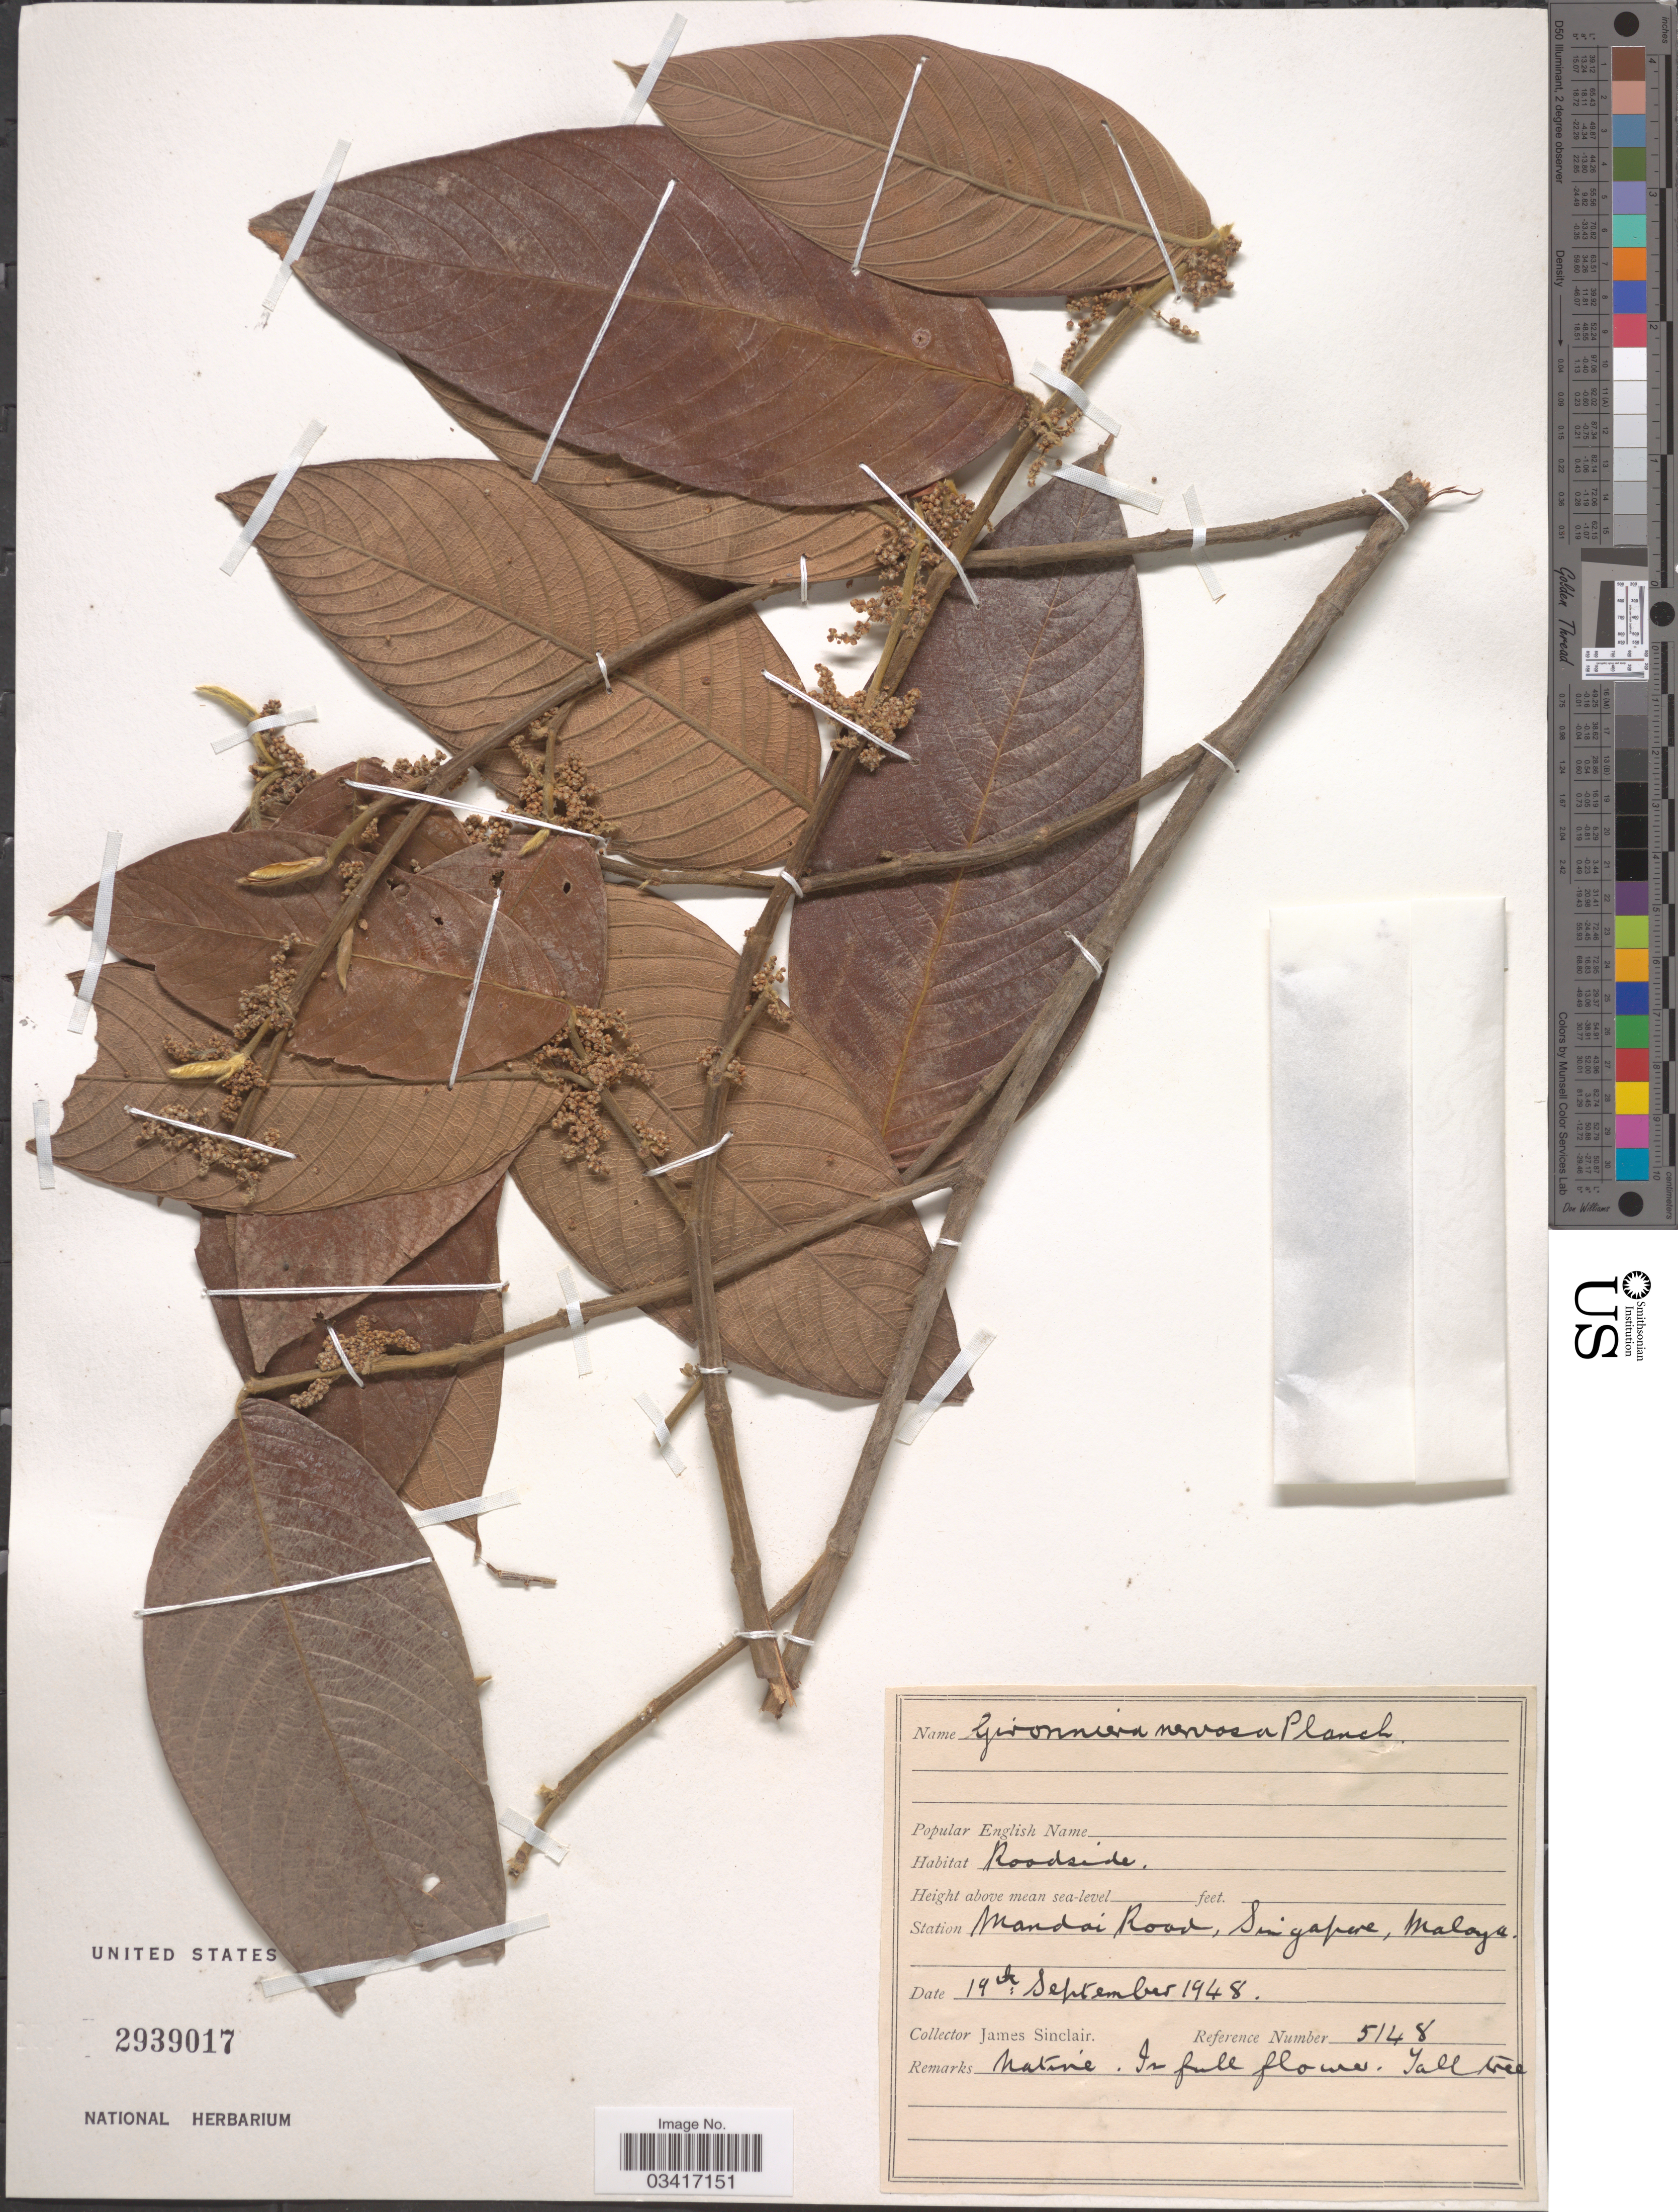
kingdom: Plantae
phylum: Tracheophyta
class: Magnoliopsida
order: Rosales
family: Cannabaceae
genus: Gironniera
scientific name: Gironniera nervosa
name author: Planch.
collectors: J. Sinclair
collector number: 5148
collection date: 1948-09-19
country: Singapore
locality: Station Mandai Road, Malaya.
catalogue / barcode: US 2939017